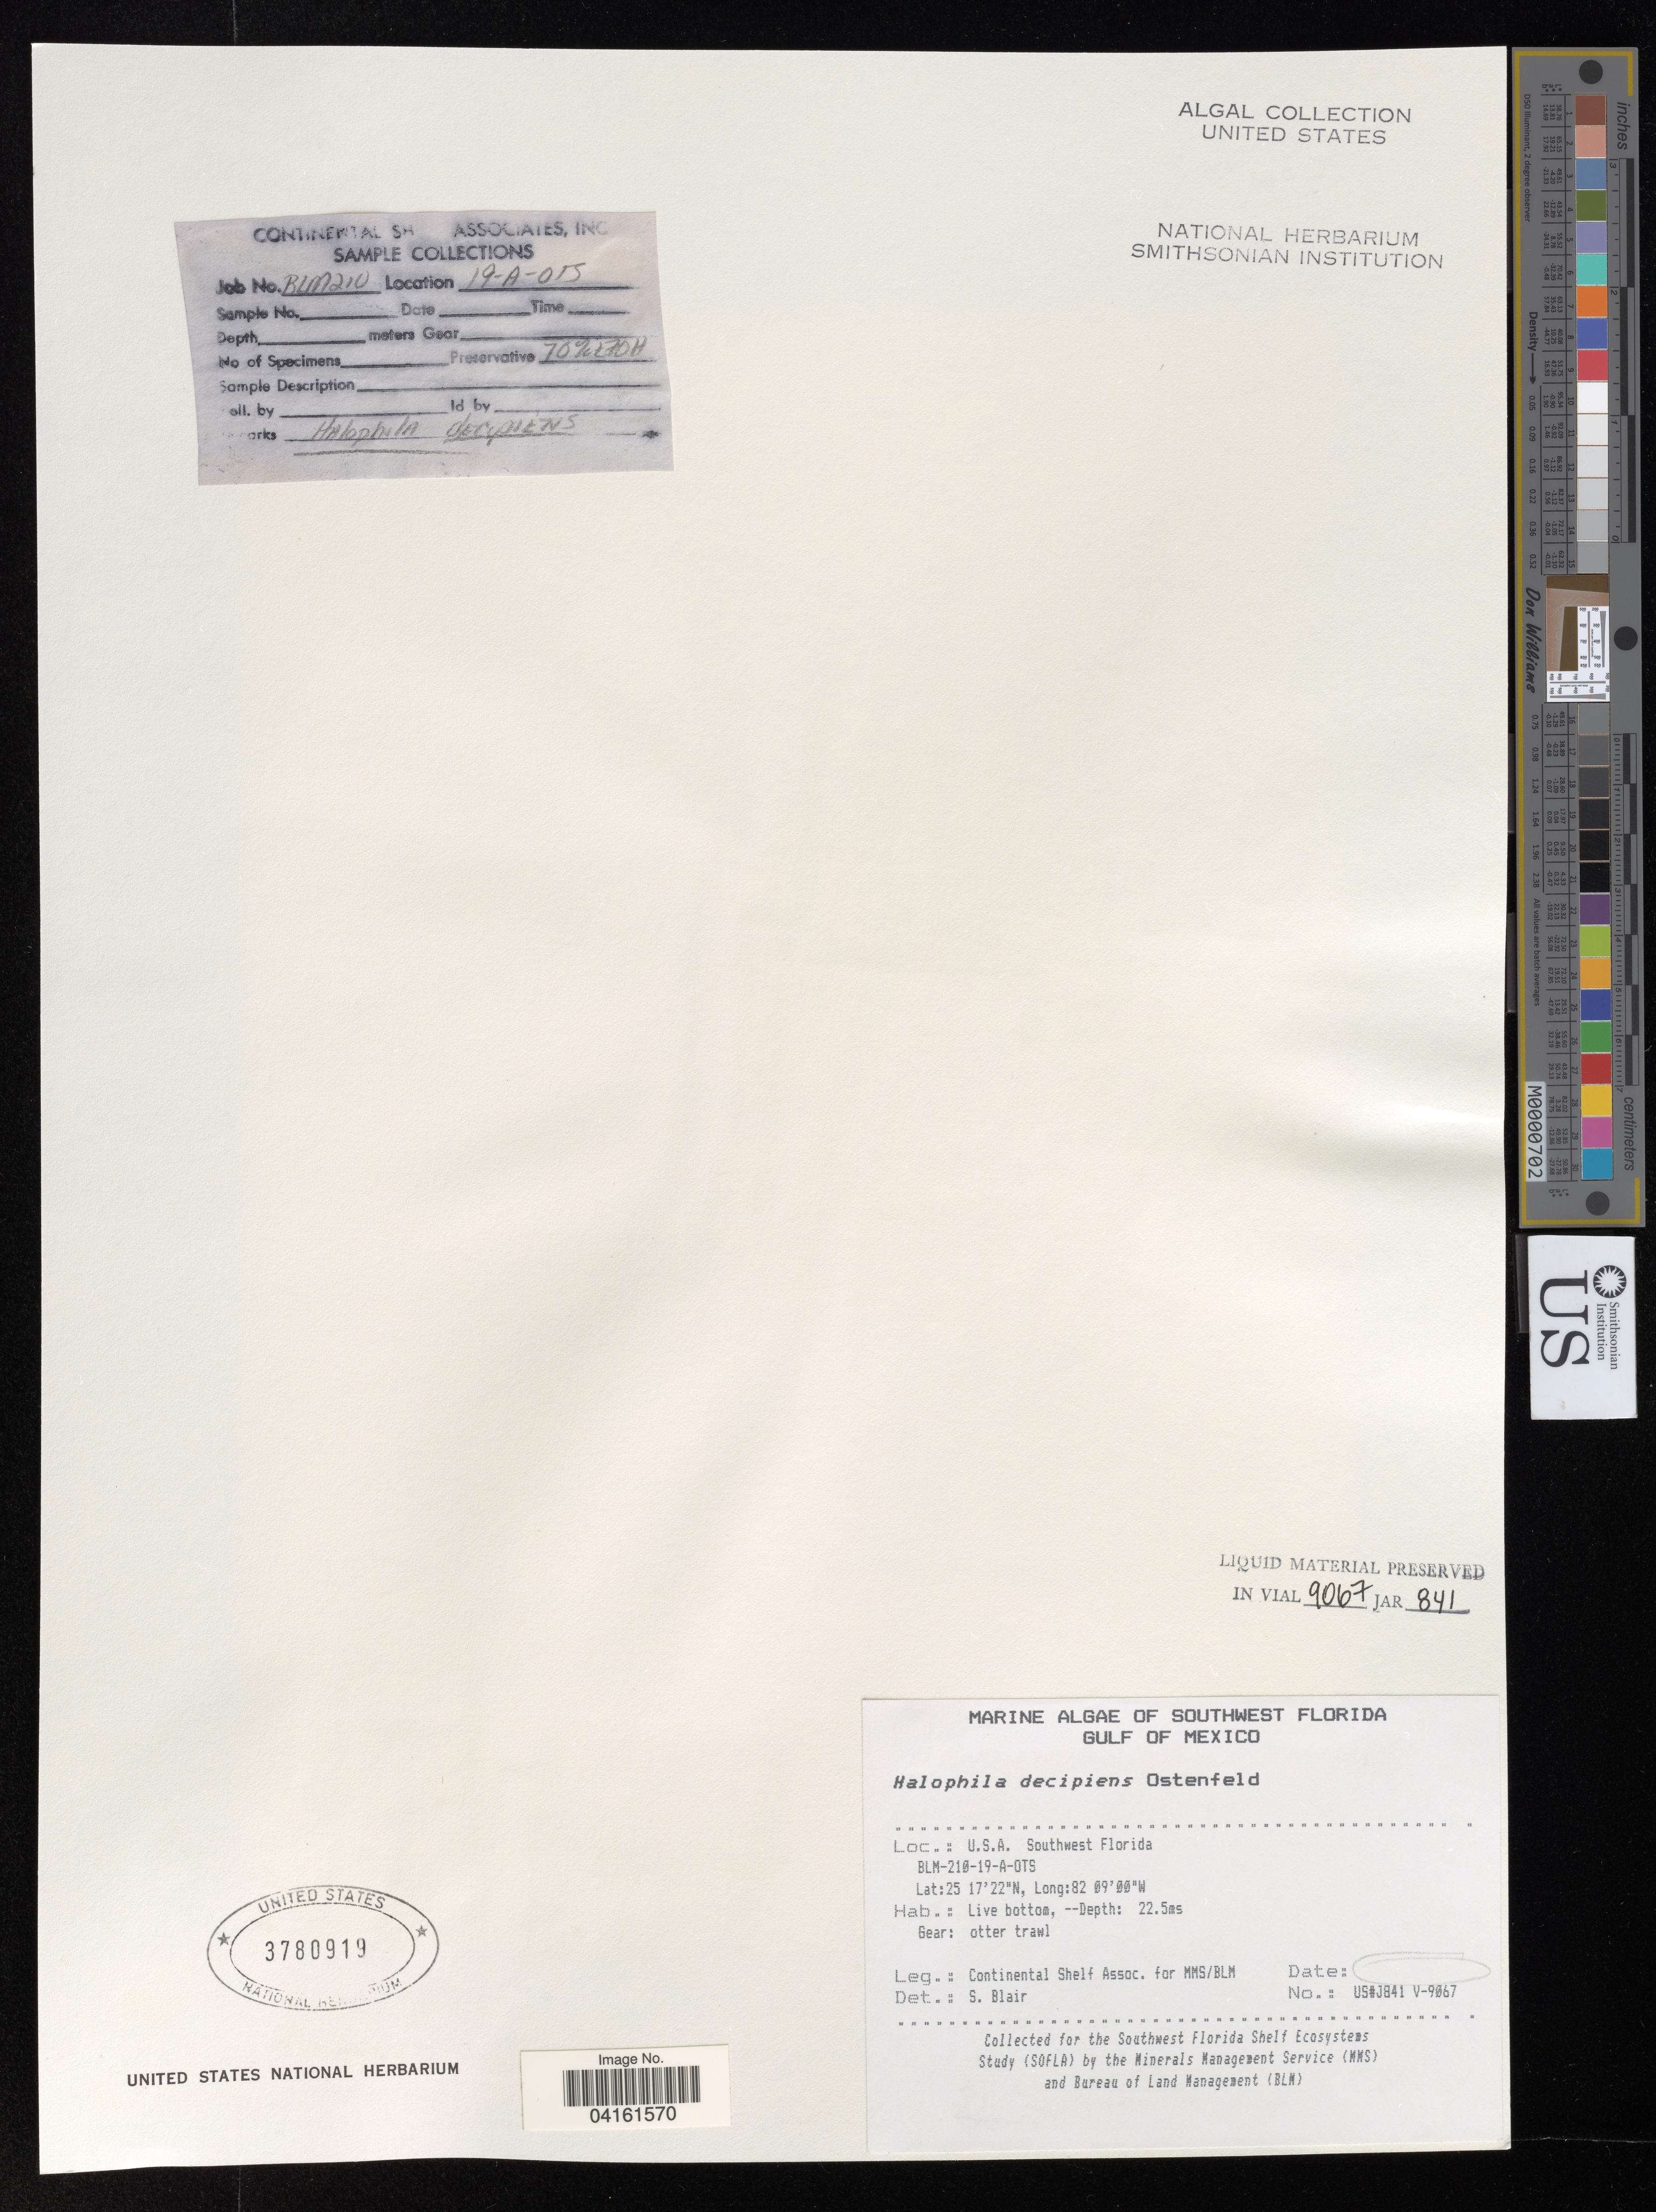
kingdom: Plantae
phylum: Tracheophyta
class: Liliopsida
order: Alismatales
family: Hydrocharitaceae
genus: Halophila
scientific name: Halophila decipiens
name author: Ostenf.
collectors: Continental Shelf Associates for the MMS/BLM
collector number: US#J841 V-9067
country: United States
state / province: Florida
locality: Southwest Florida. Gulf of Mexico. BLM-210-19-A-OTS.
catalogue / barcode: US 3780919